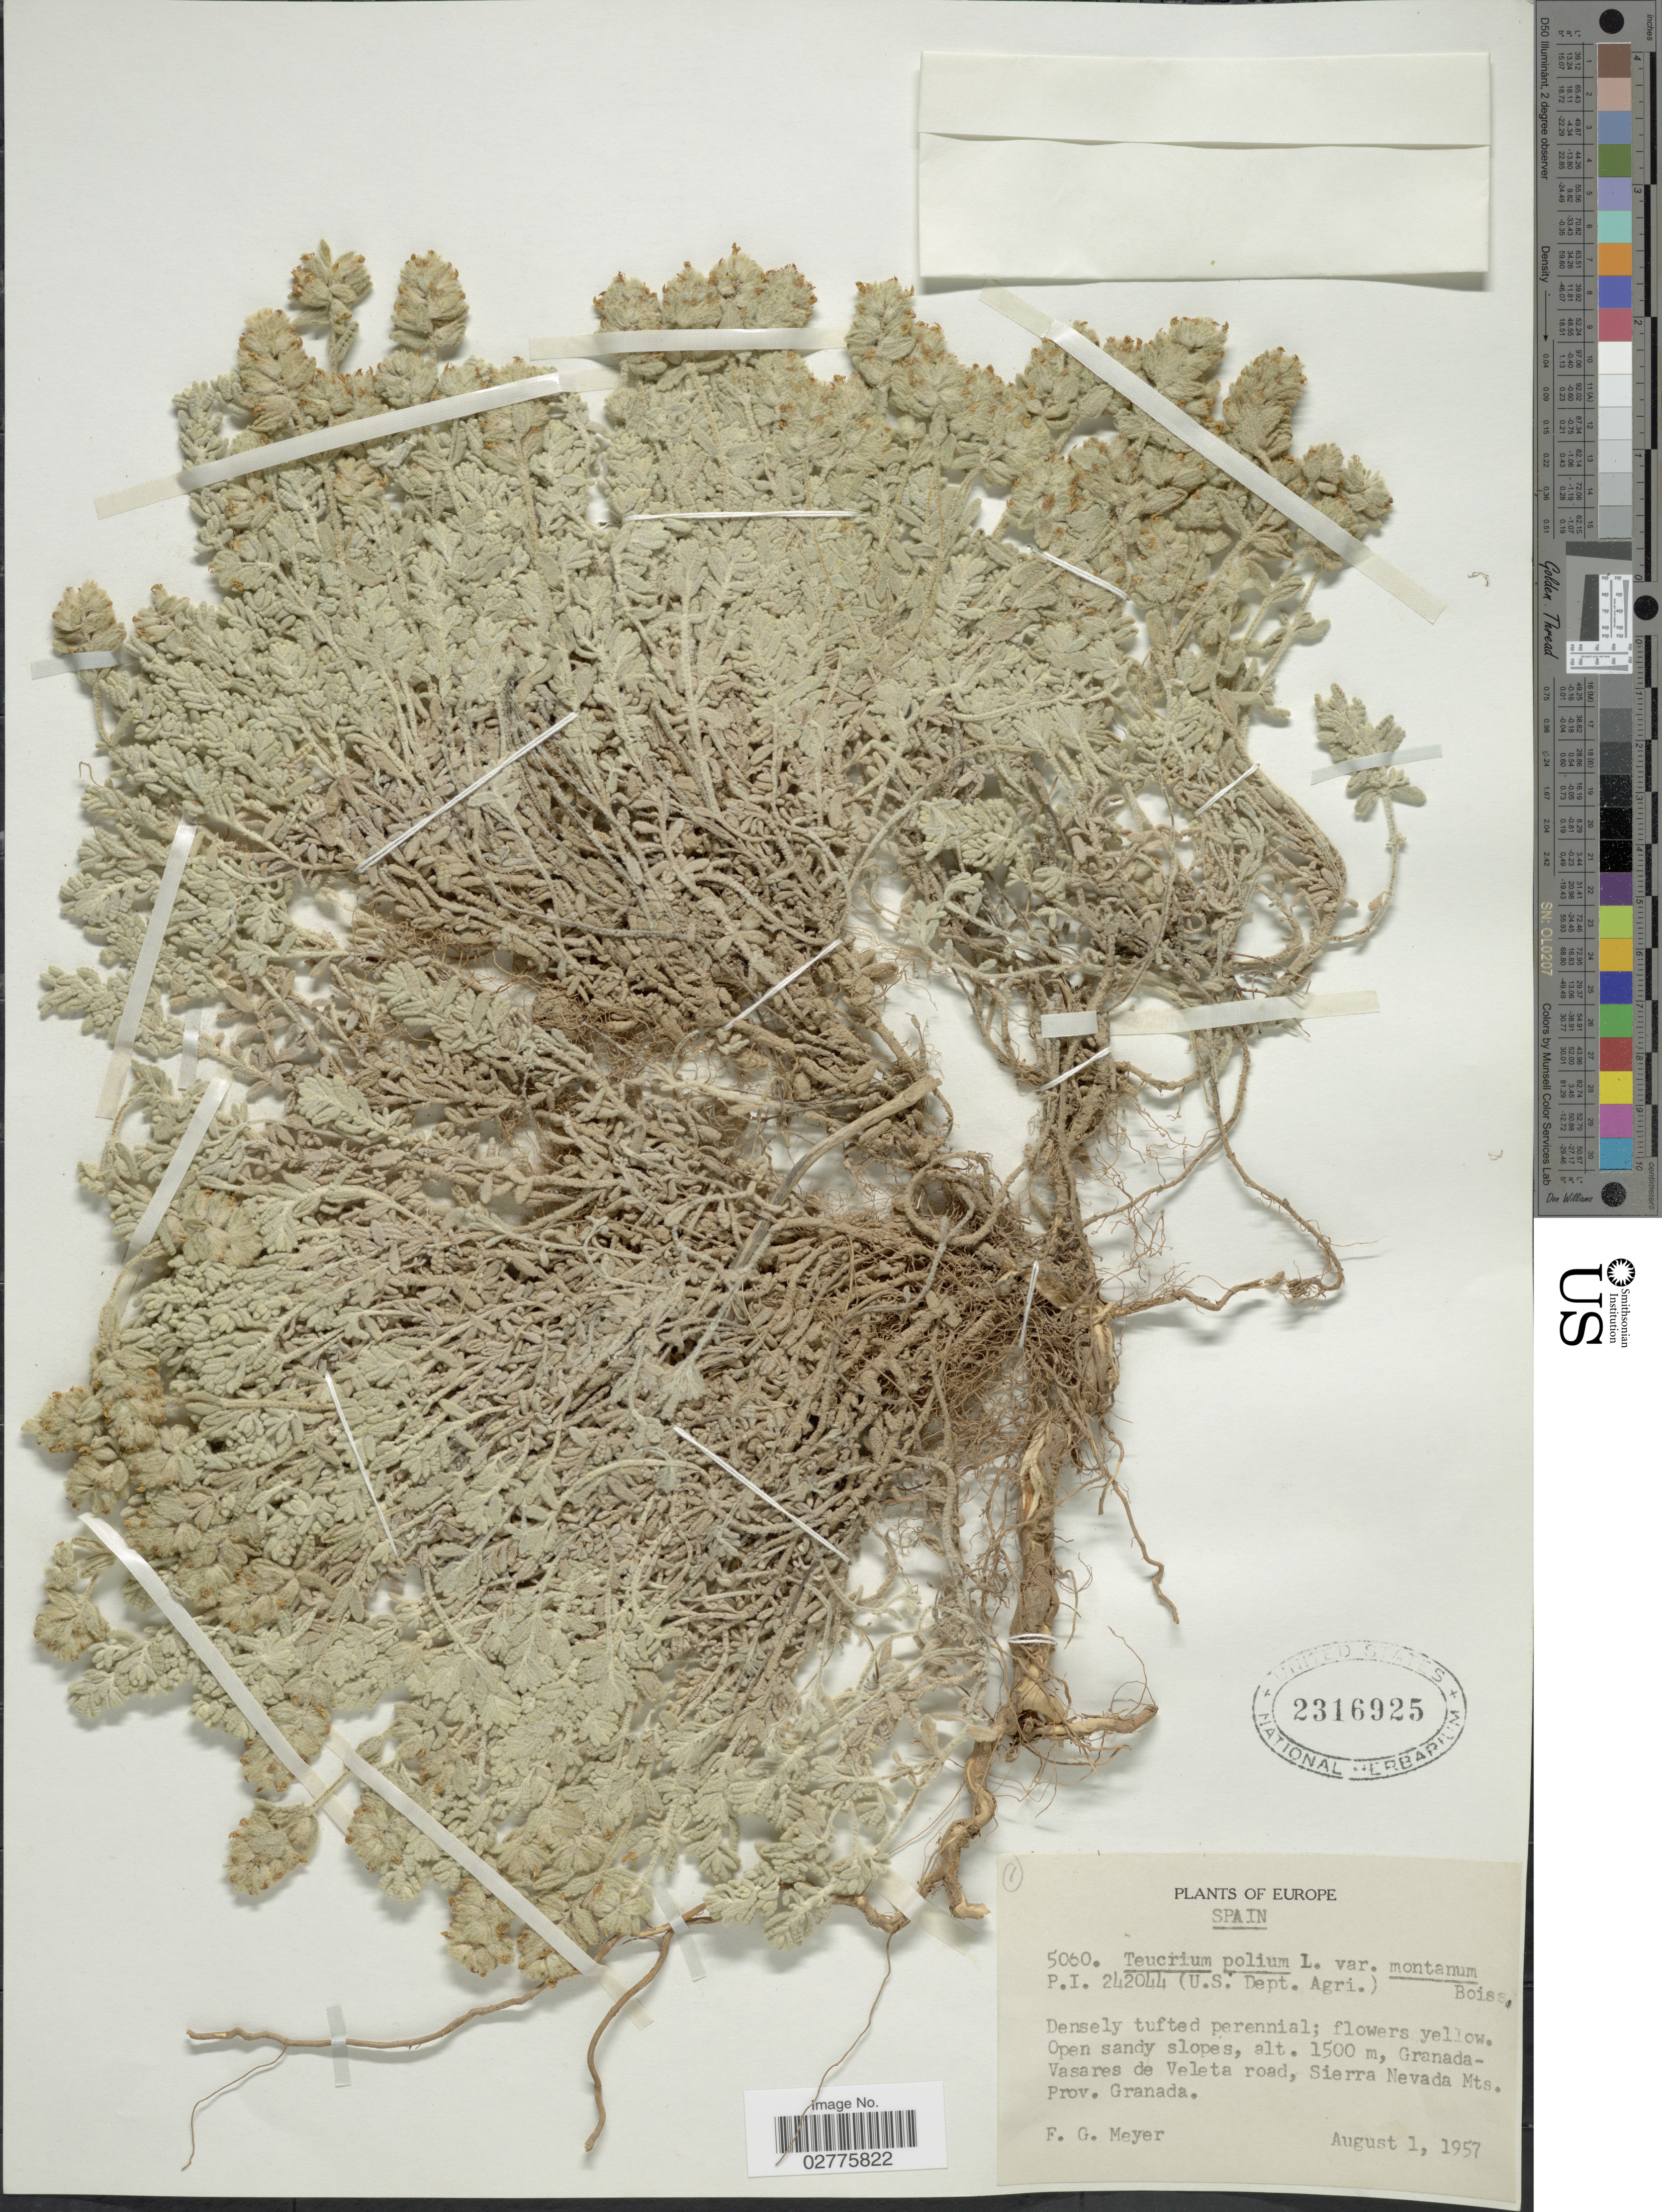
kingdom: Plantae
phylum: Tracheophyta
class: Magnoliopsida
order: Lamiales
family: Lamiaceae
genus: Teucrium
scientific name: Teucrium polium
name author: L.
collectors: F. G. Meyer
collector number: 5060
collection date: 1957-08-01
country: Spain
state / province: Andalucia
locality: Europe. Granada-Vasares de Veleta road, Sierra Nevada Mts. Prov. Granada.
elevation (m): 1500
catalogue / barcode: US 2316925